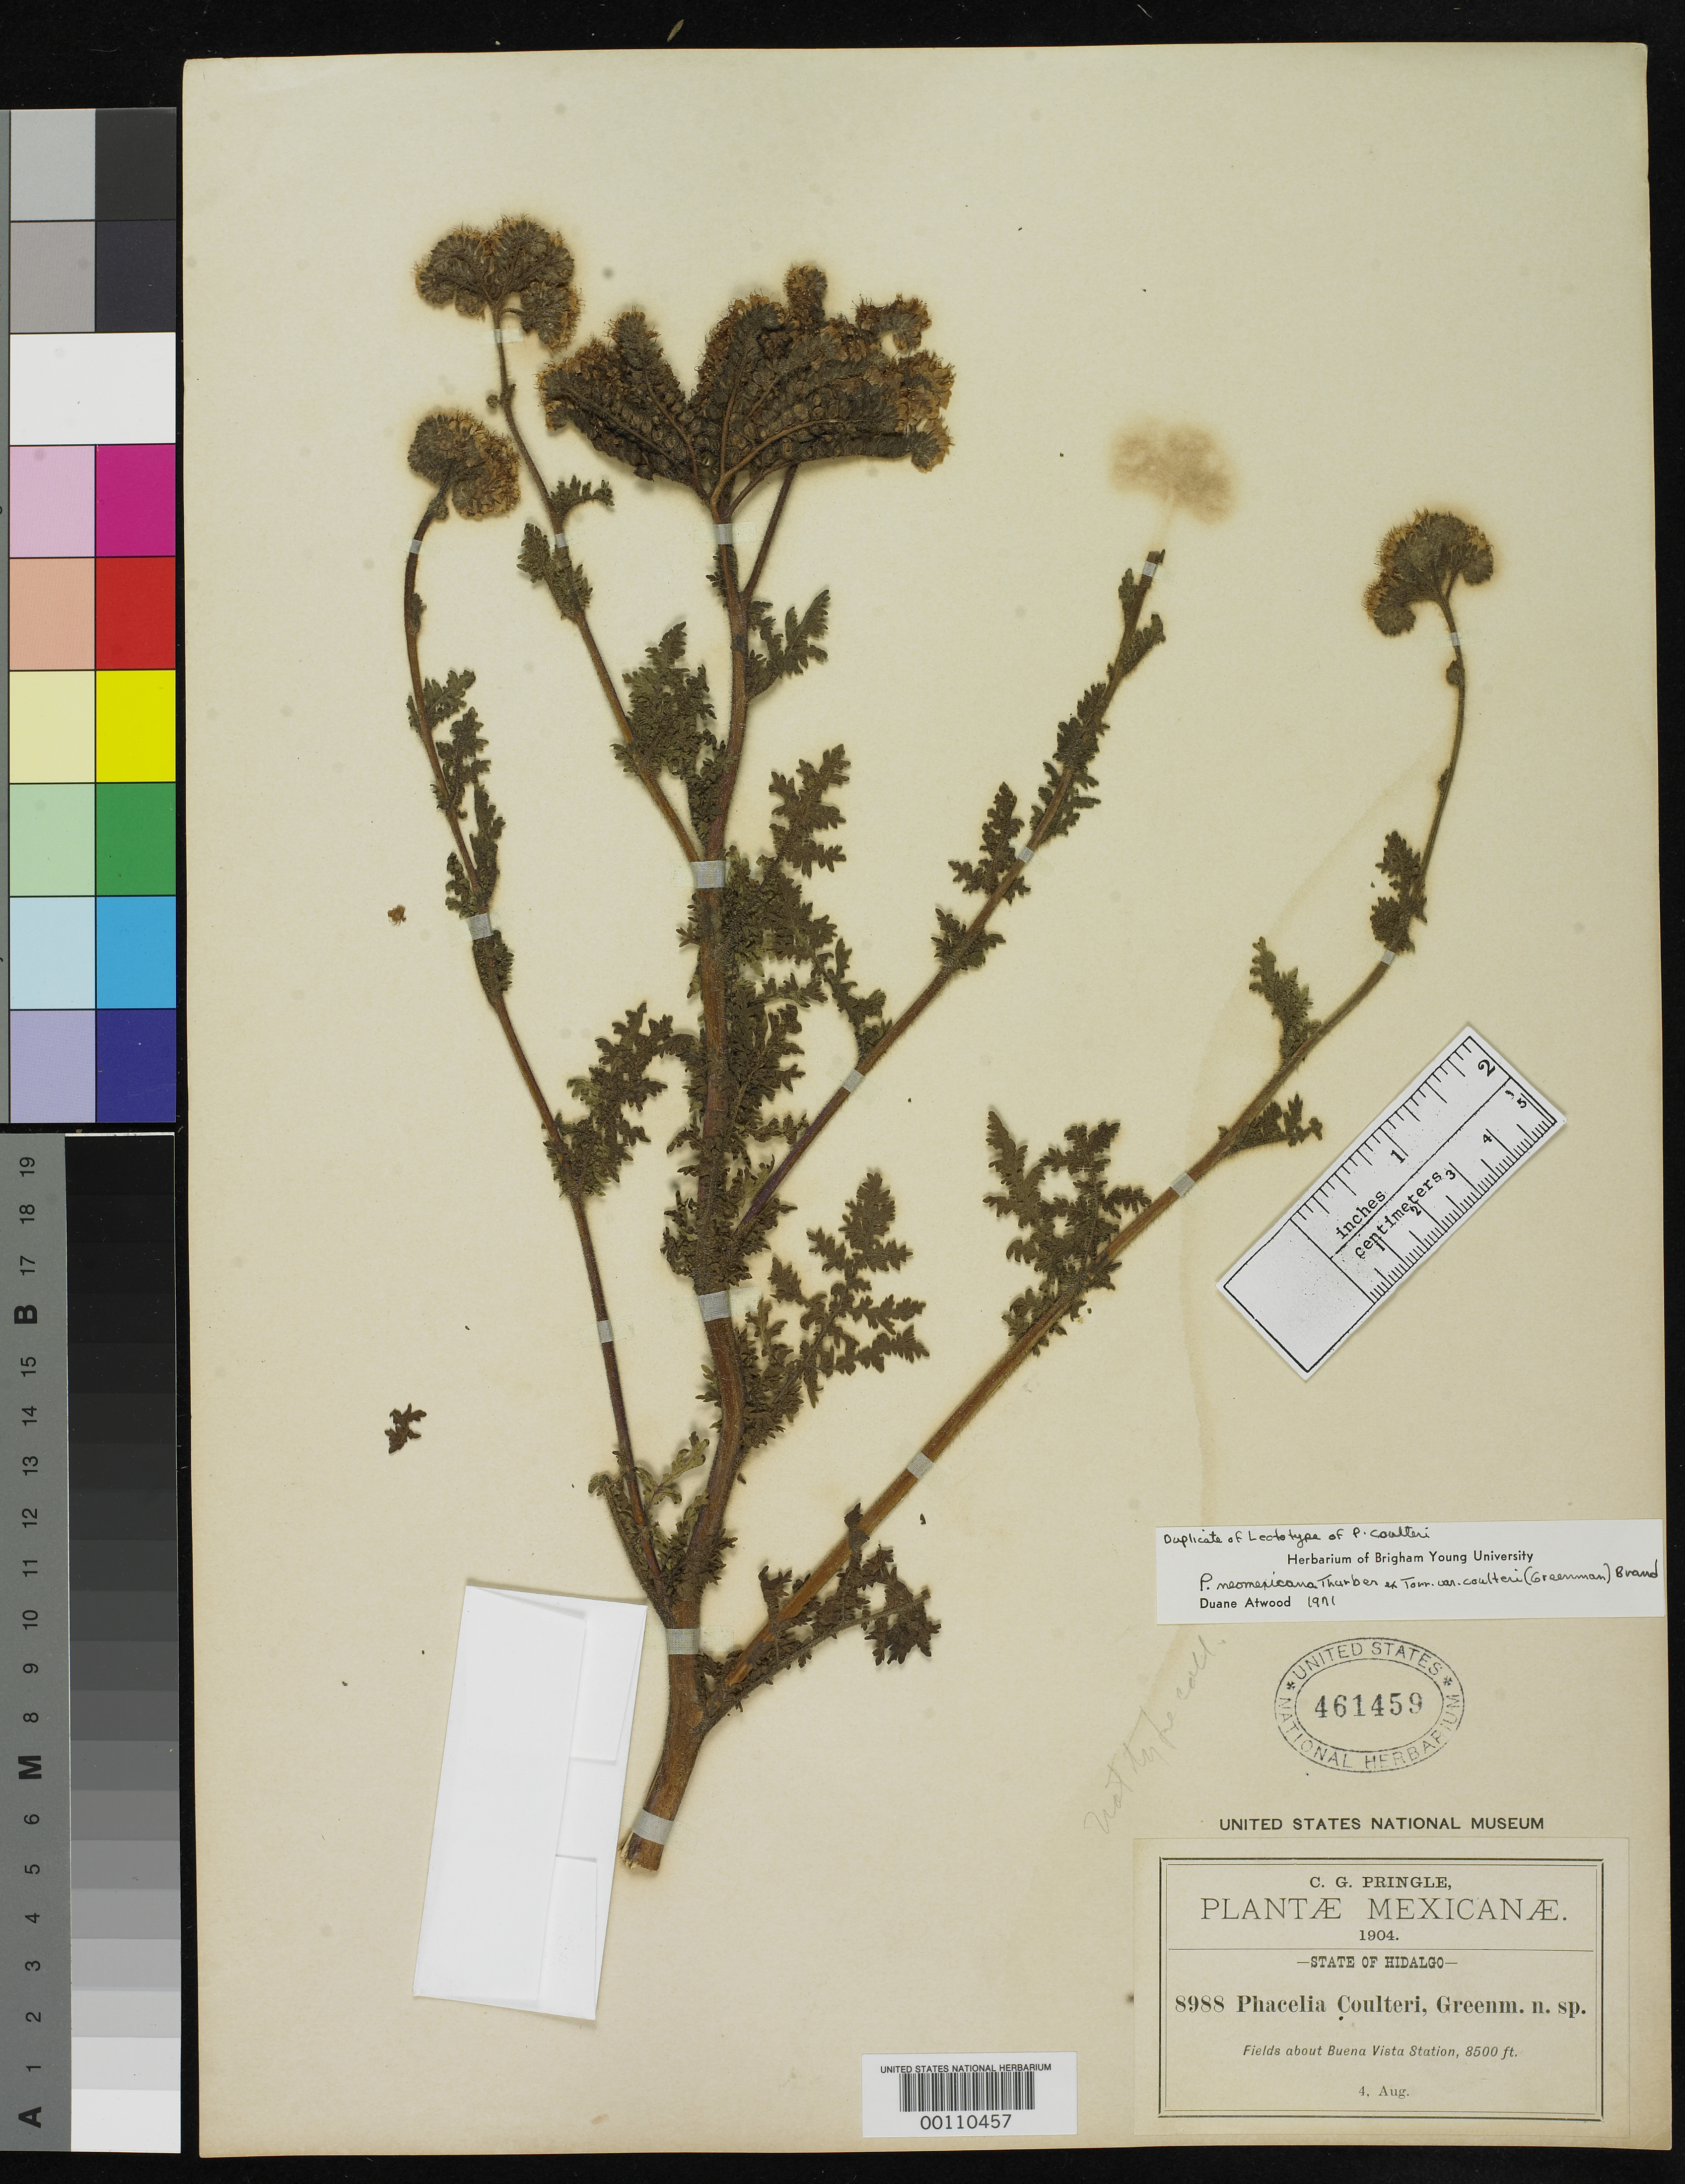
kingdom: Plantae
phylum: Tracheophyta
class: Magnoliopsida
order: Boraginales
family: Hydrophyllaceae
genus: Phacelia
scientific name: Phacelia coulteri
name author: Greenm.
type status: Isolectotype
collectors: C. G. Pringle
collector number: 8988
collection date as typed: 04 Aug 1904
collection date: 1904-08-04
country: Mexico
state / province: Hidalgo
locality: Buena Vista Station.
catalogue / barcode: US 461459